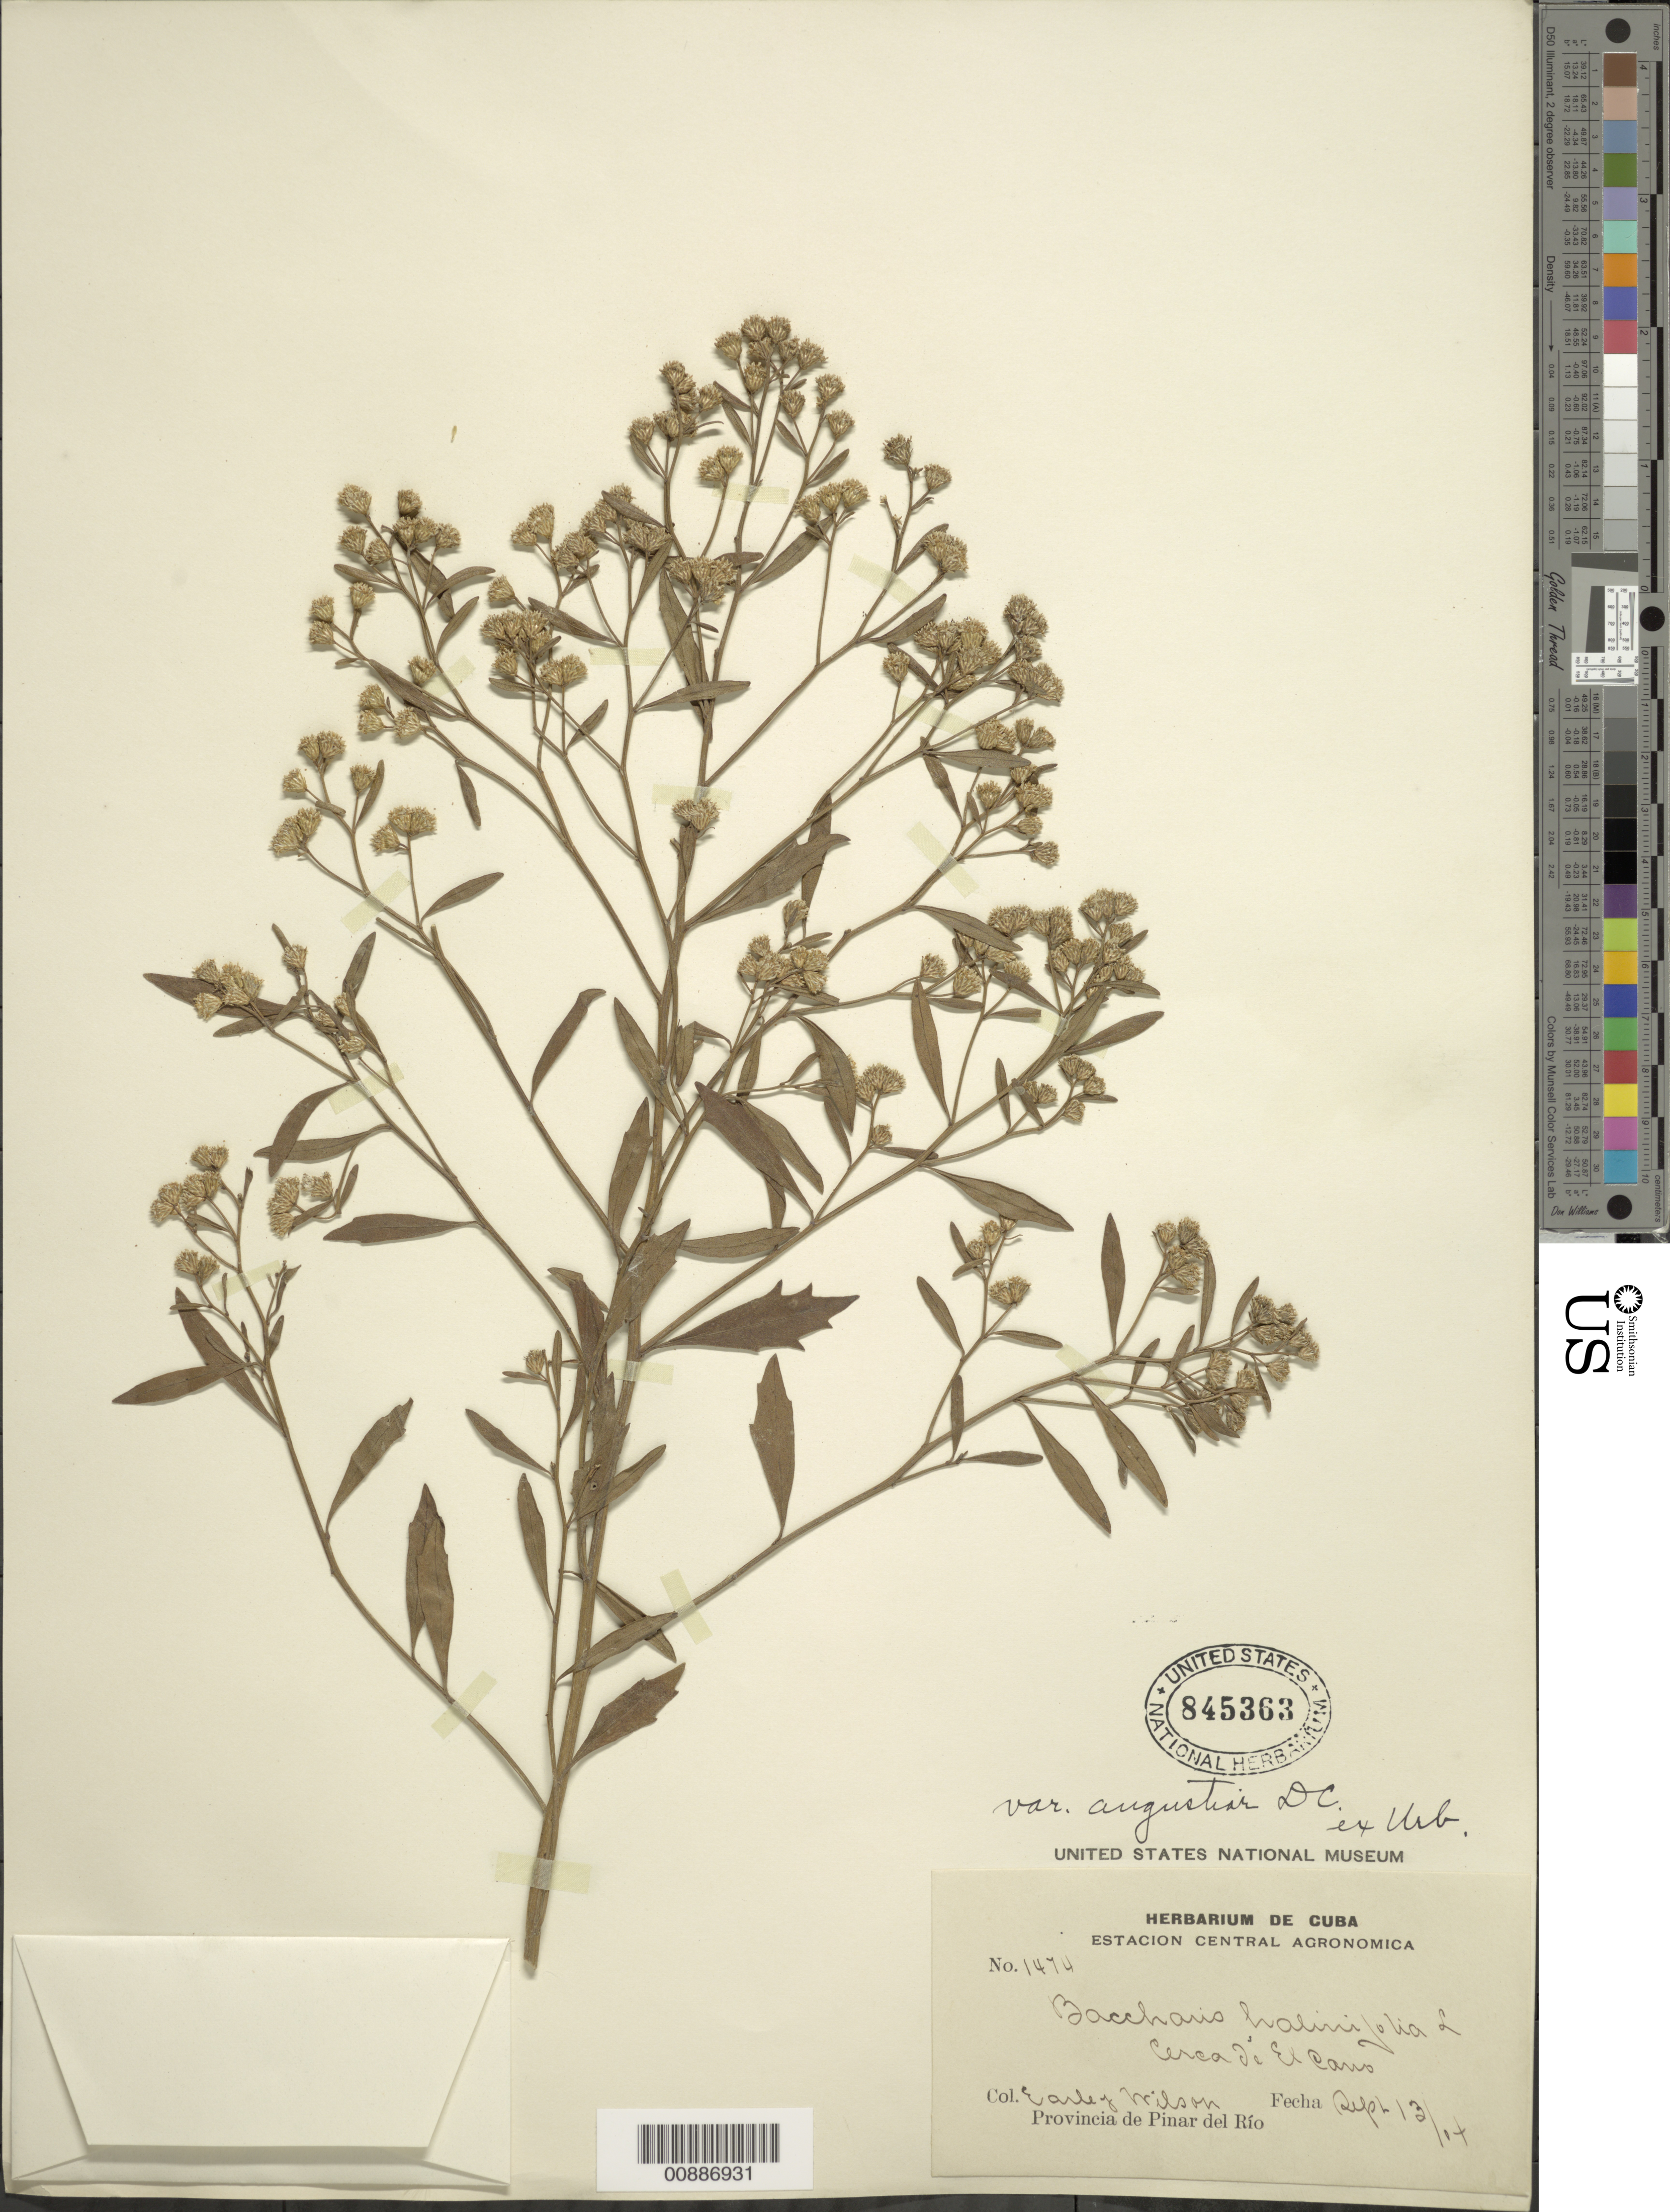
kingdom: Plantae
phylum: Tracheophyta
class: Magnoliopsida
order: Asterales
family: Asteraceae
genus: Baccharis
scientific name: Baccharis halimifolia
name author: L.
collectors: -. Earle & -- Wilson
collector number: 1474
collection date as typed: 13 Sep 1904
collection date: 1904-09-13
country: Cuba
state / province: Pinar del Río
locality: Cerca de El Cano (sp?)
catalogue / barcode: US 845363